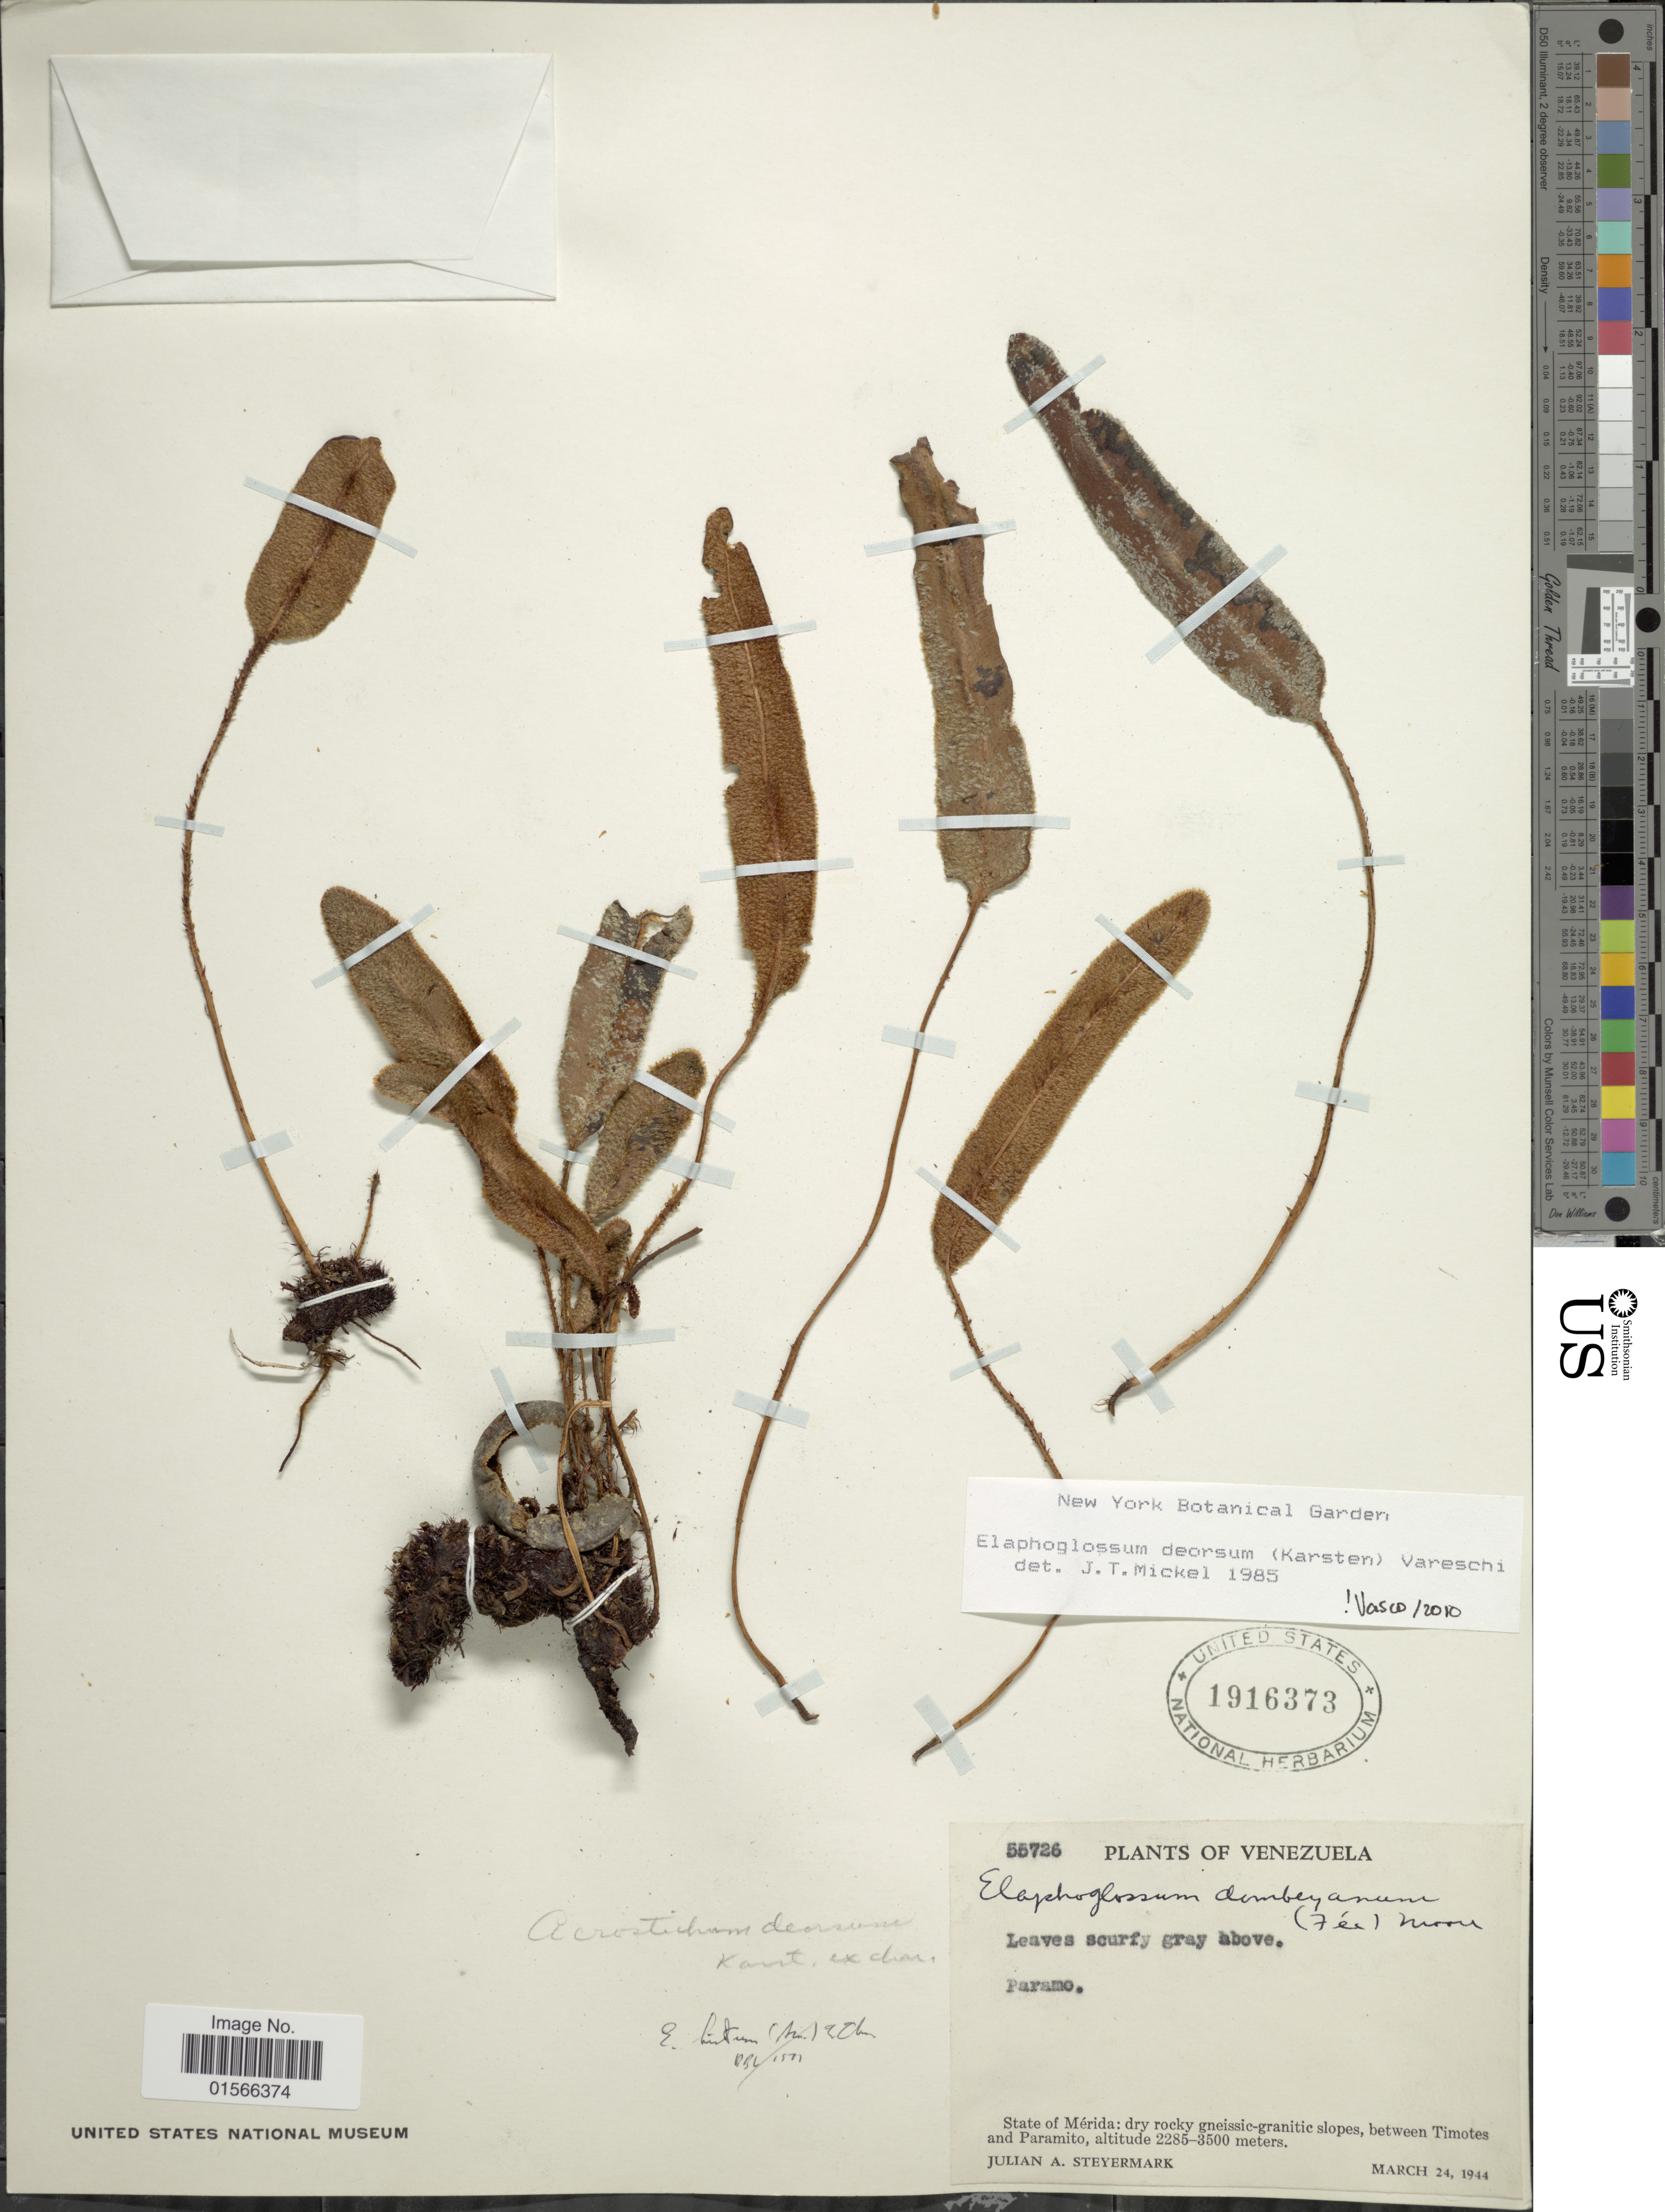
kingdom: Plantae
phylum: Tracheophyta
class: Polypodiopsida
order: Polypodiales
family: Dryopteridaceae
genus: Elaphoglossum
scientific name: Elaphoglossum deorsum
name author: (H. Karst.) Vareschi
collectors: J. Steyermark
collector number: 55726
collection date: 1944-03-24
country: Venezuela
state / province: Mérida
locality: Paramo, dry rocky gneissic-granitic slopes between Timotes and Paramito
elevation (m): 2285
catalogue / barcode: US 1916373